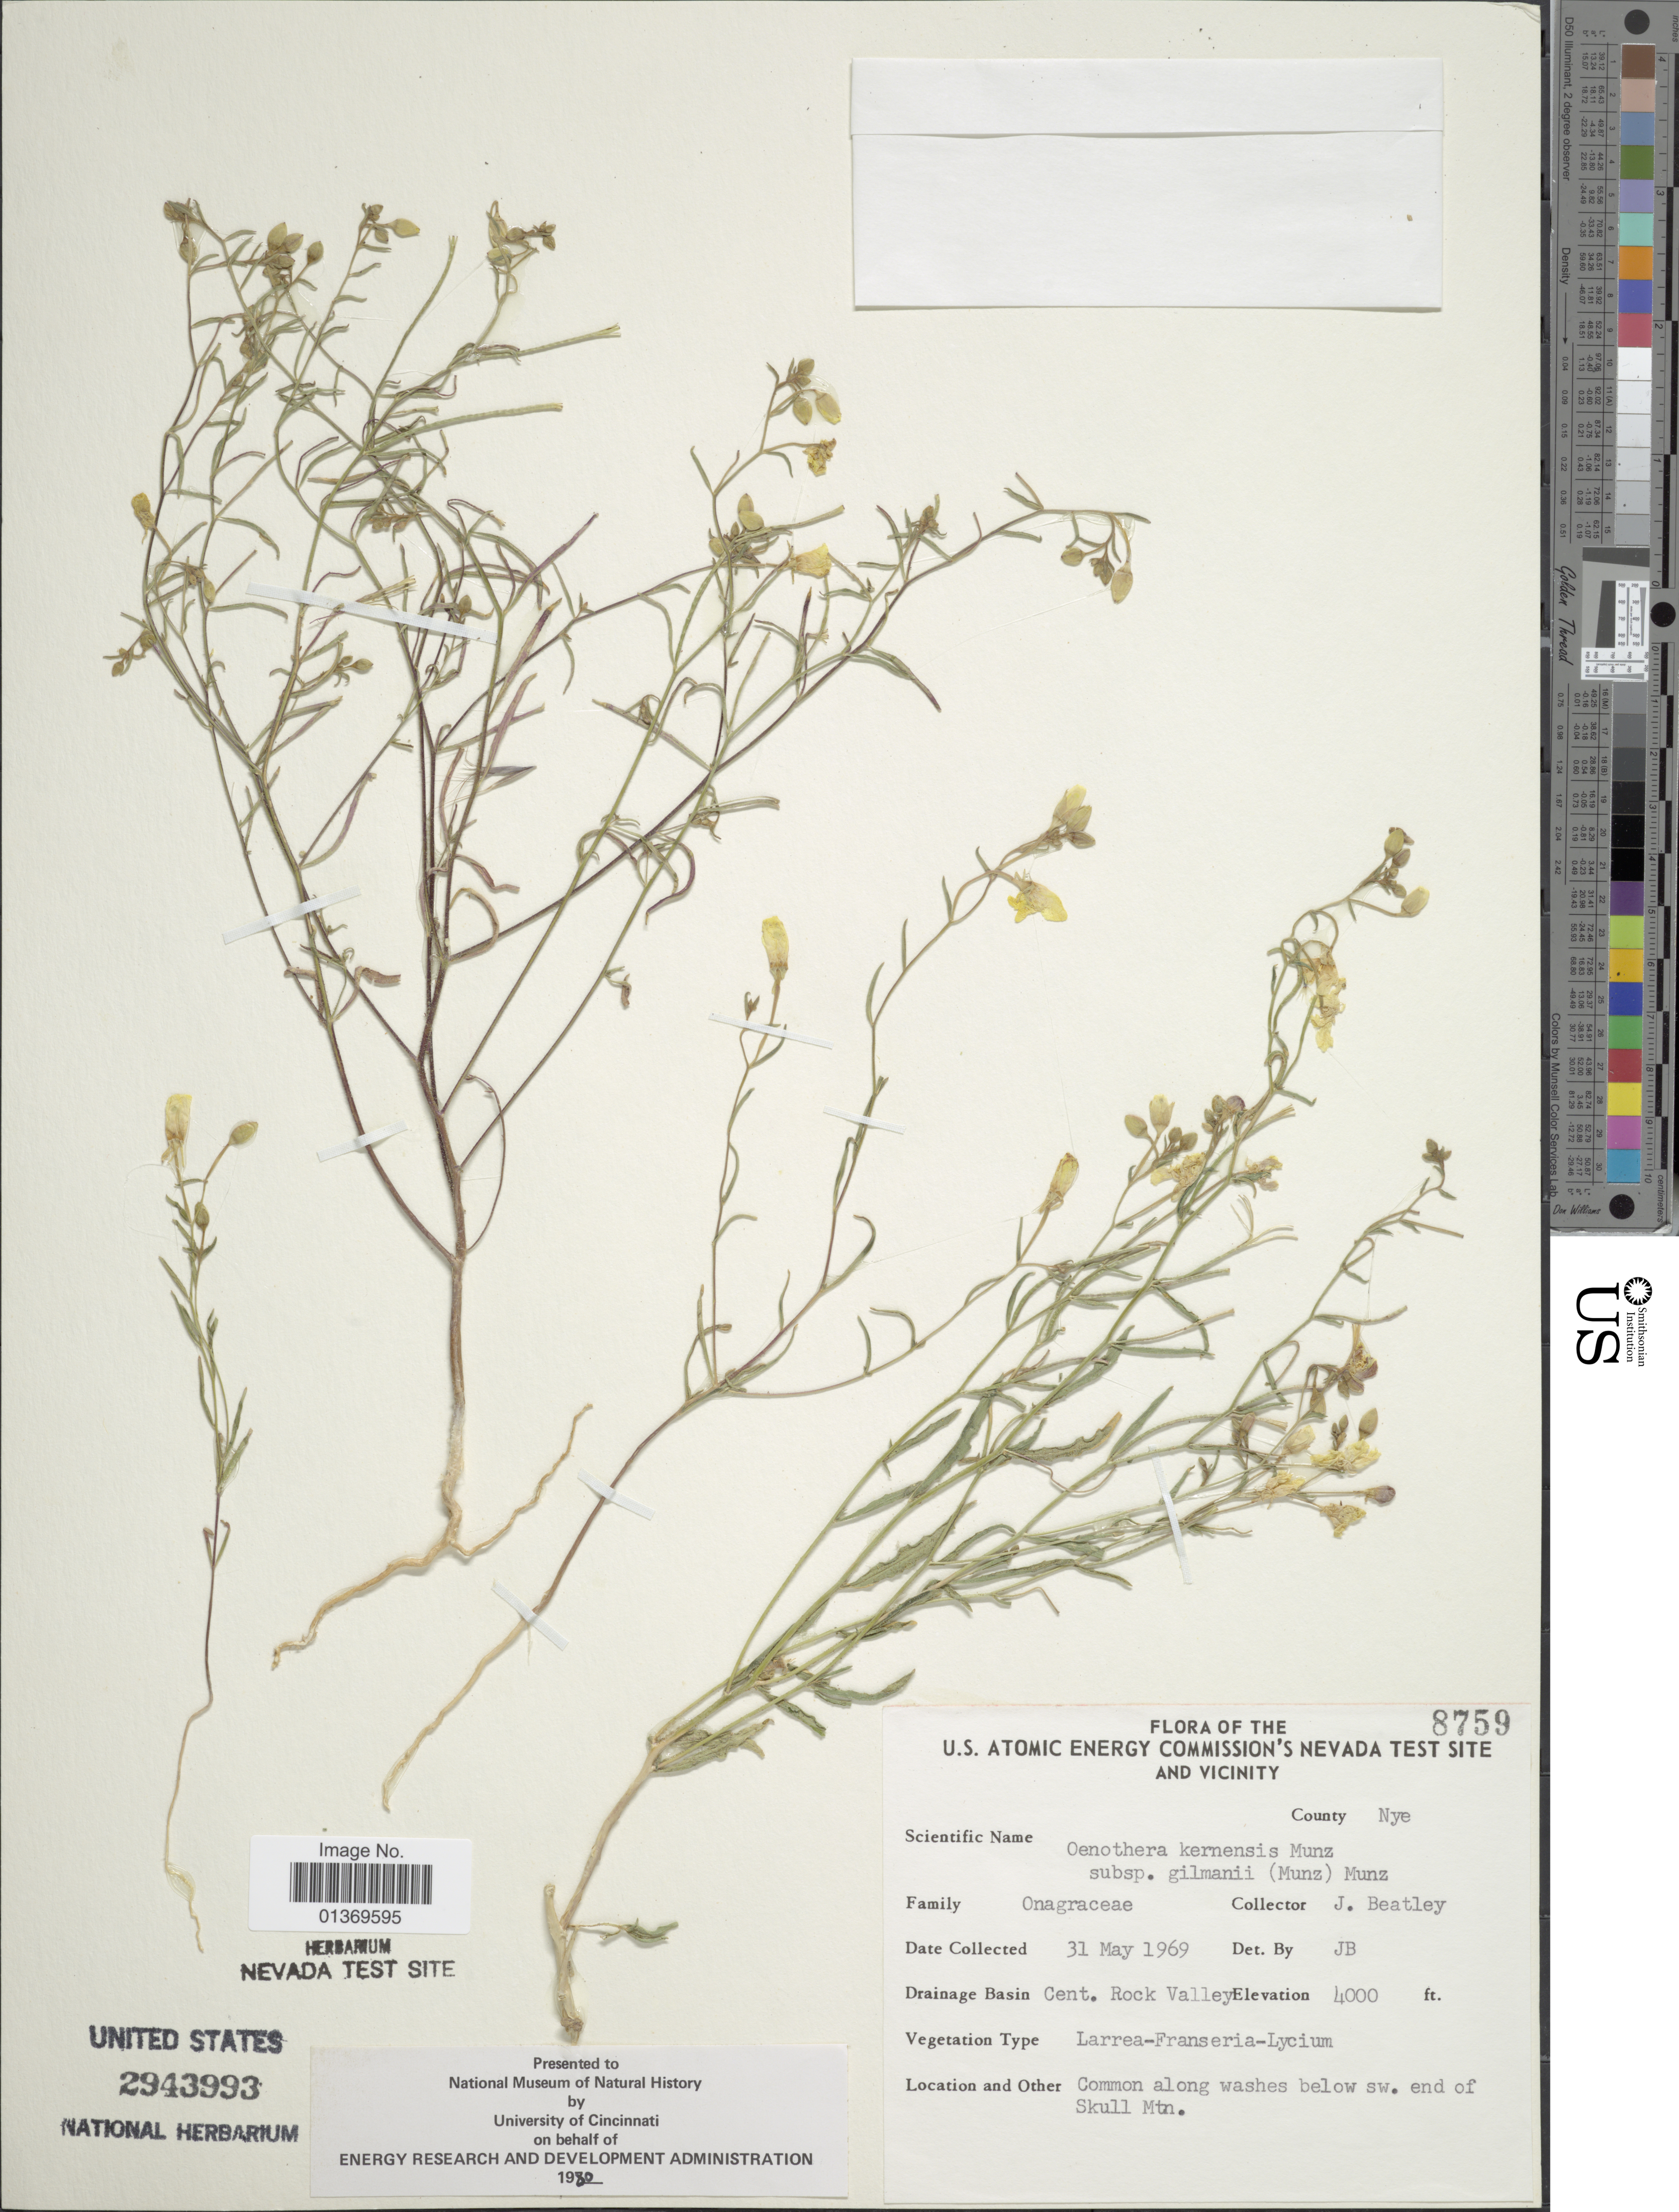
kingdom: Plantae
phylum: Tracheophyta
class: Magnoliopsida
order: Myrtales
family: Onagraceae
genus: Camissonia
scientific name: Camissonia kernensis subsp. gilmanii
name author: (Munz) P.H. Raven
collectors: J. C. Beatley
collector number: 8759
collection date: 1969-05-31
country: United States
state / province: Nevada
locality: U.S. Atomic Energy Commission's Nevada Test Site and Vicinity, County Nye, Cent. Rock Valley, Common along washes below sw. end of Skull Mtn.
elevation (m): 1219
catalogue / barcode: US 2943993